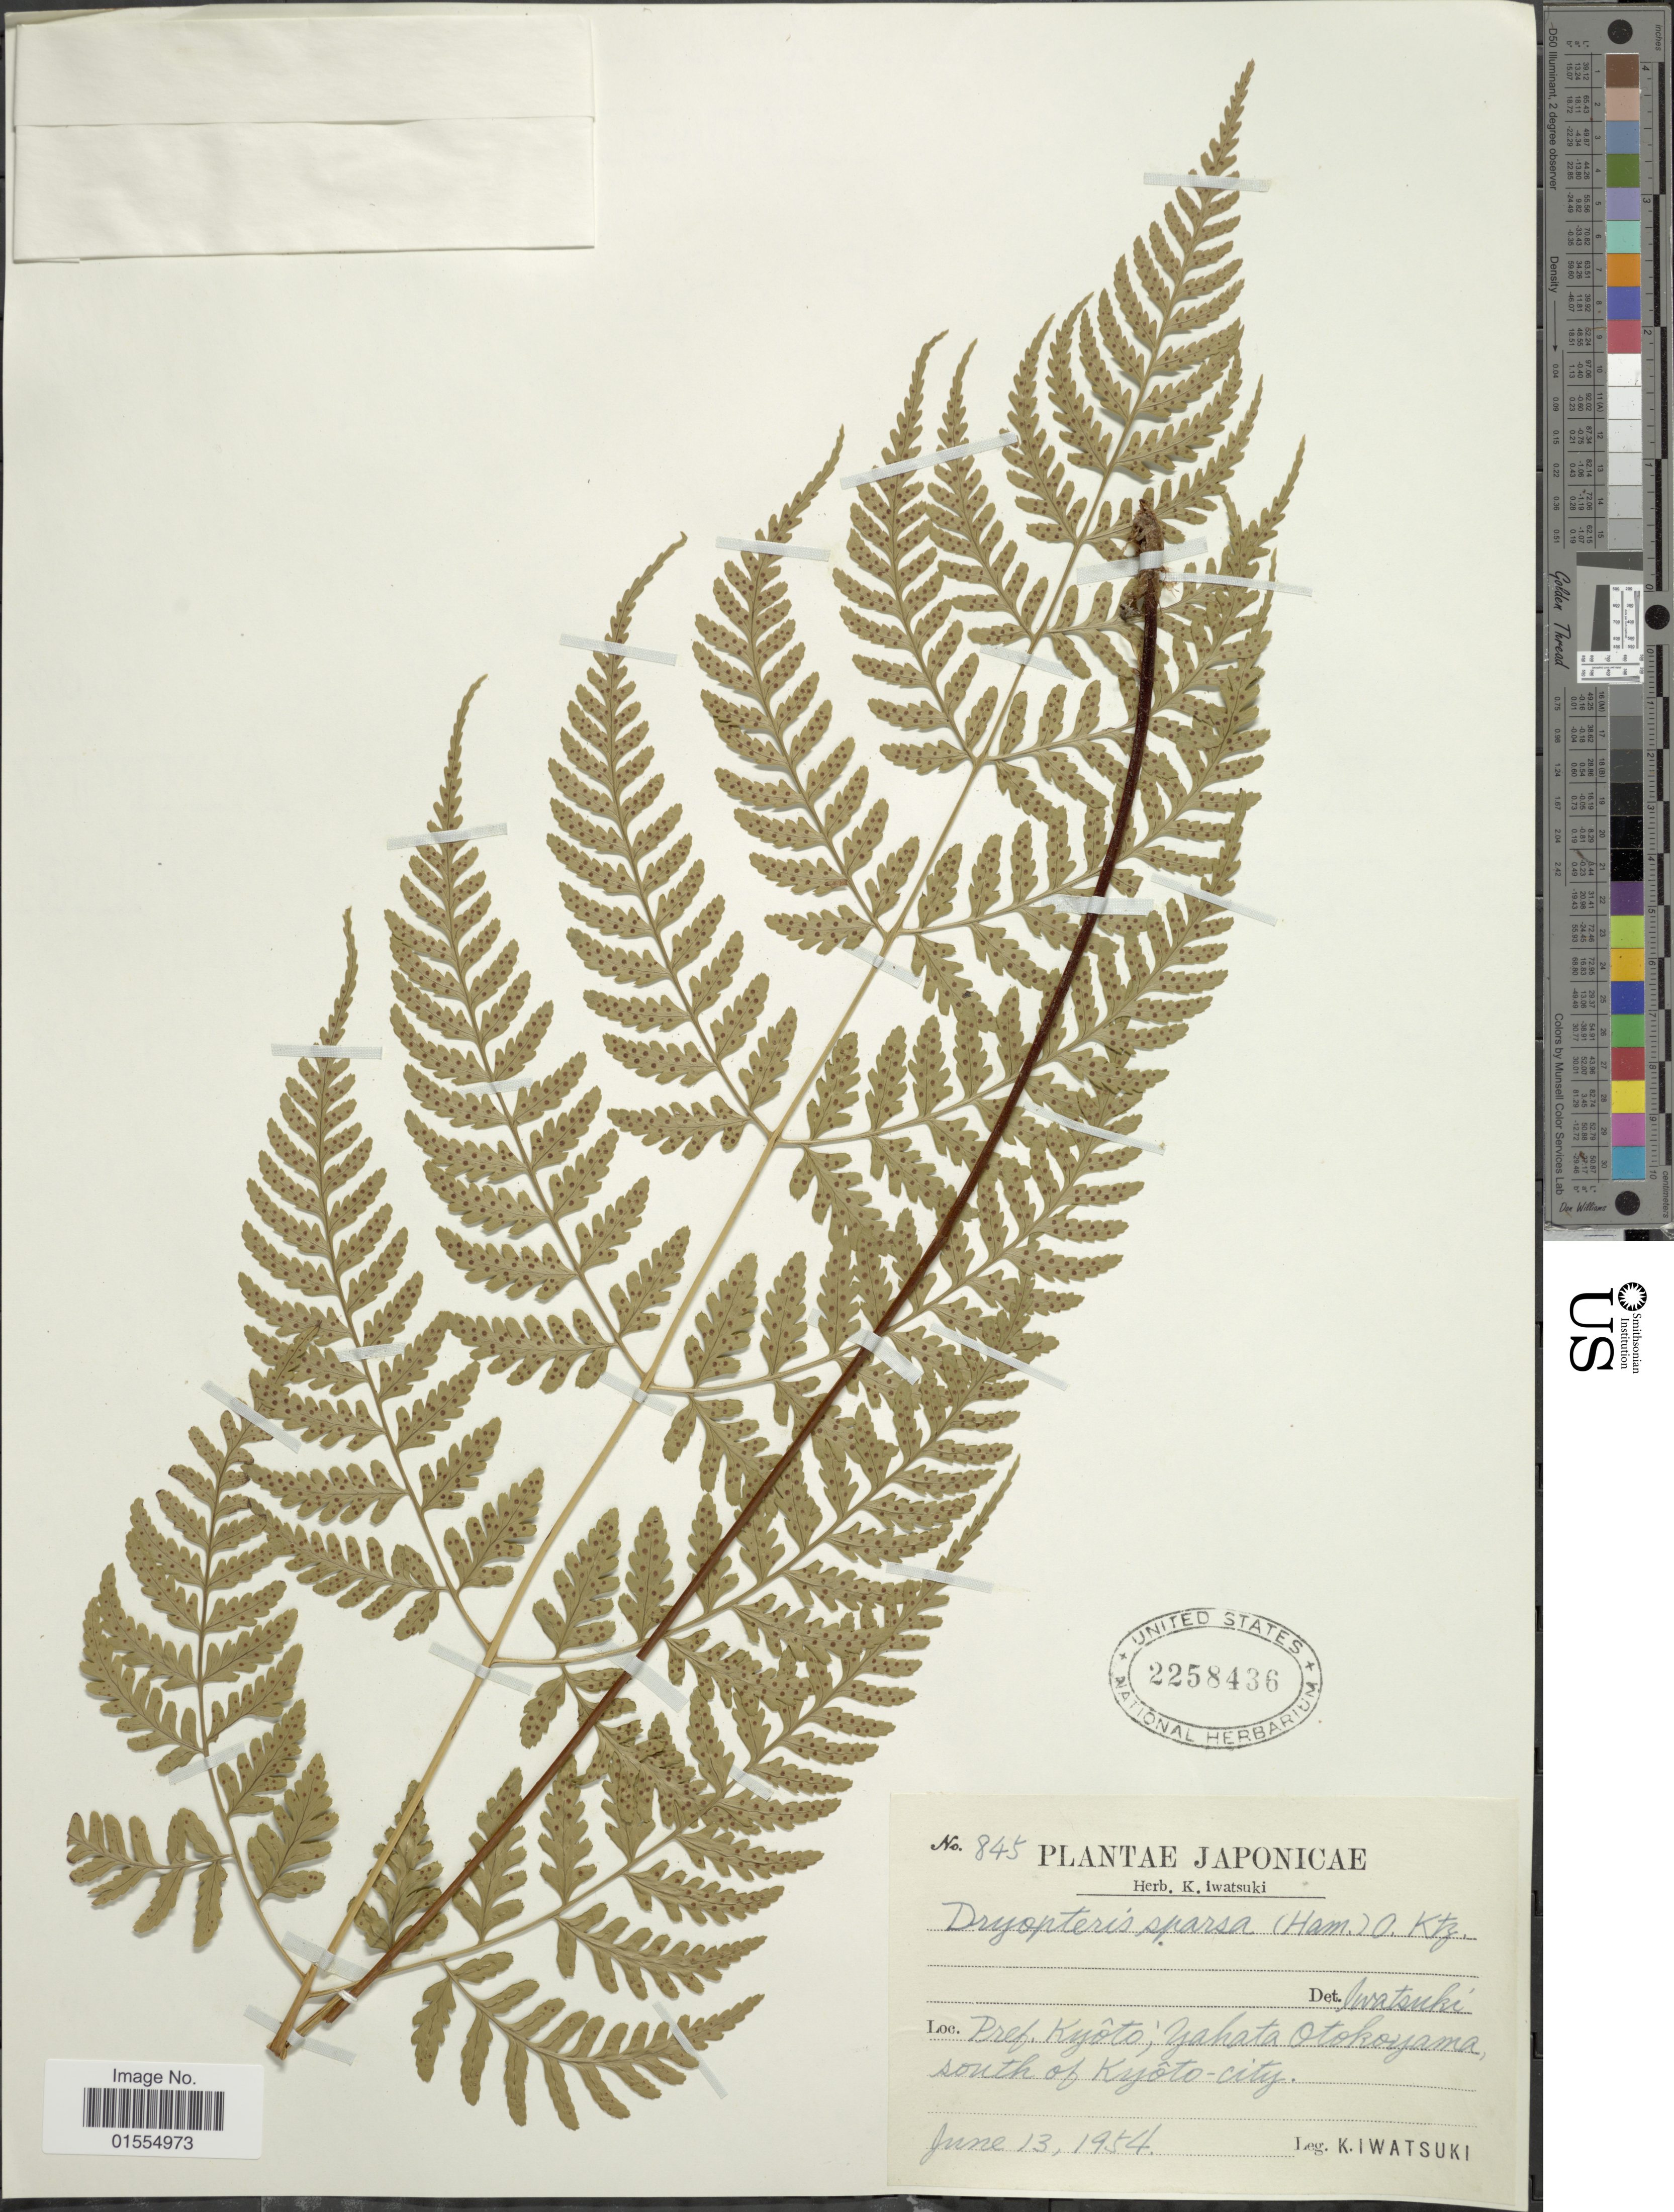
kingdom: Plantae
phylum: Tracheophyta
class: Polypodiopsida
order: Polypodiales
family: Dryopteridaceae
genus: Dryopteris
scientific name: Dryopteris sparsa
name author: (D. Don) Kuntze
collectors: K. Iwatsuki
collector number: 845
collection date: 1954-06-13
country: Japan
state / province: Kyoto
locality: Japonicae, Pref. Kyoto; Yahata Otokoyama, south of Kyoto-city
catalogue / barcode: US 2258436